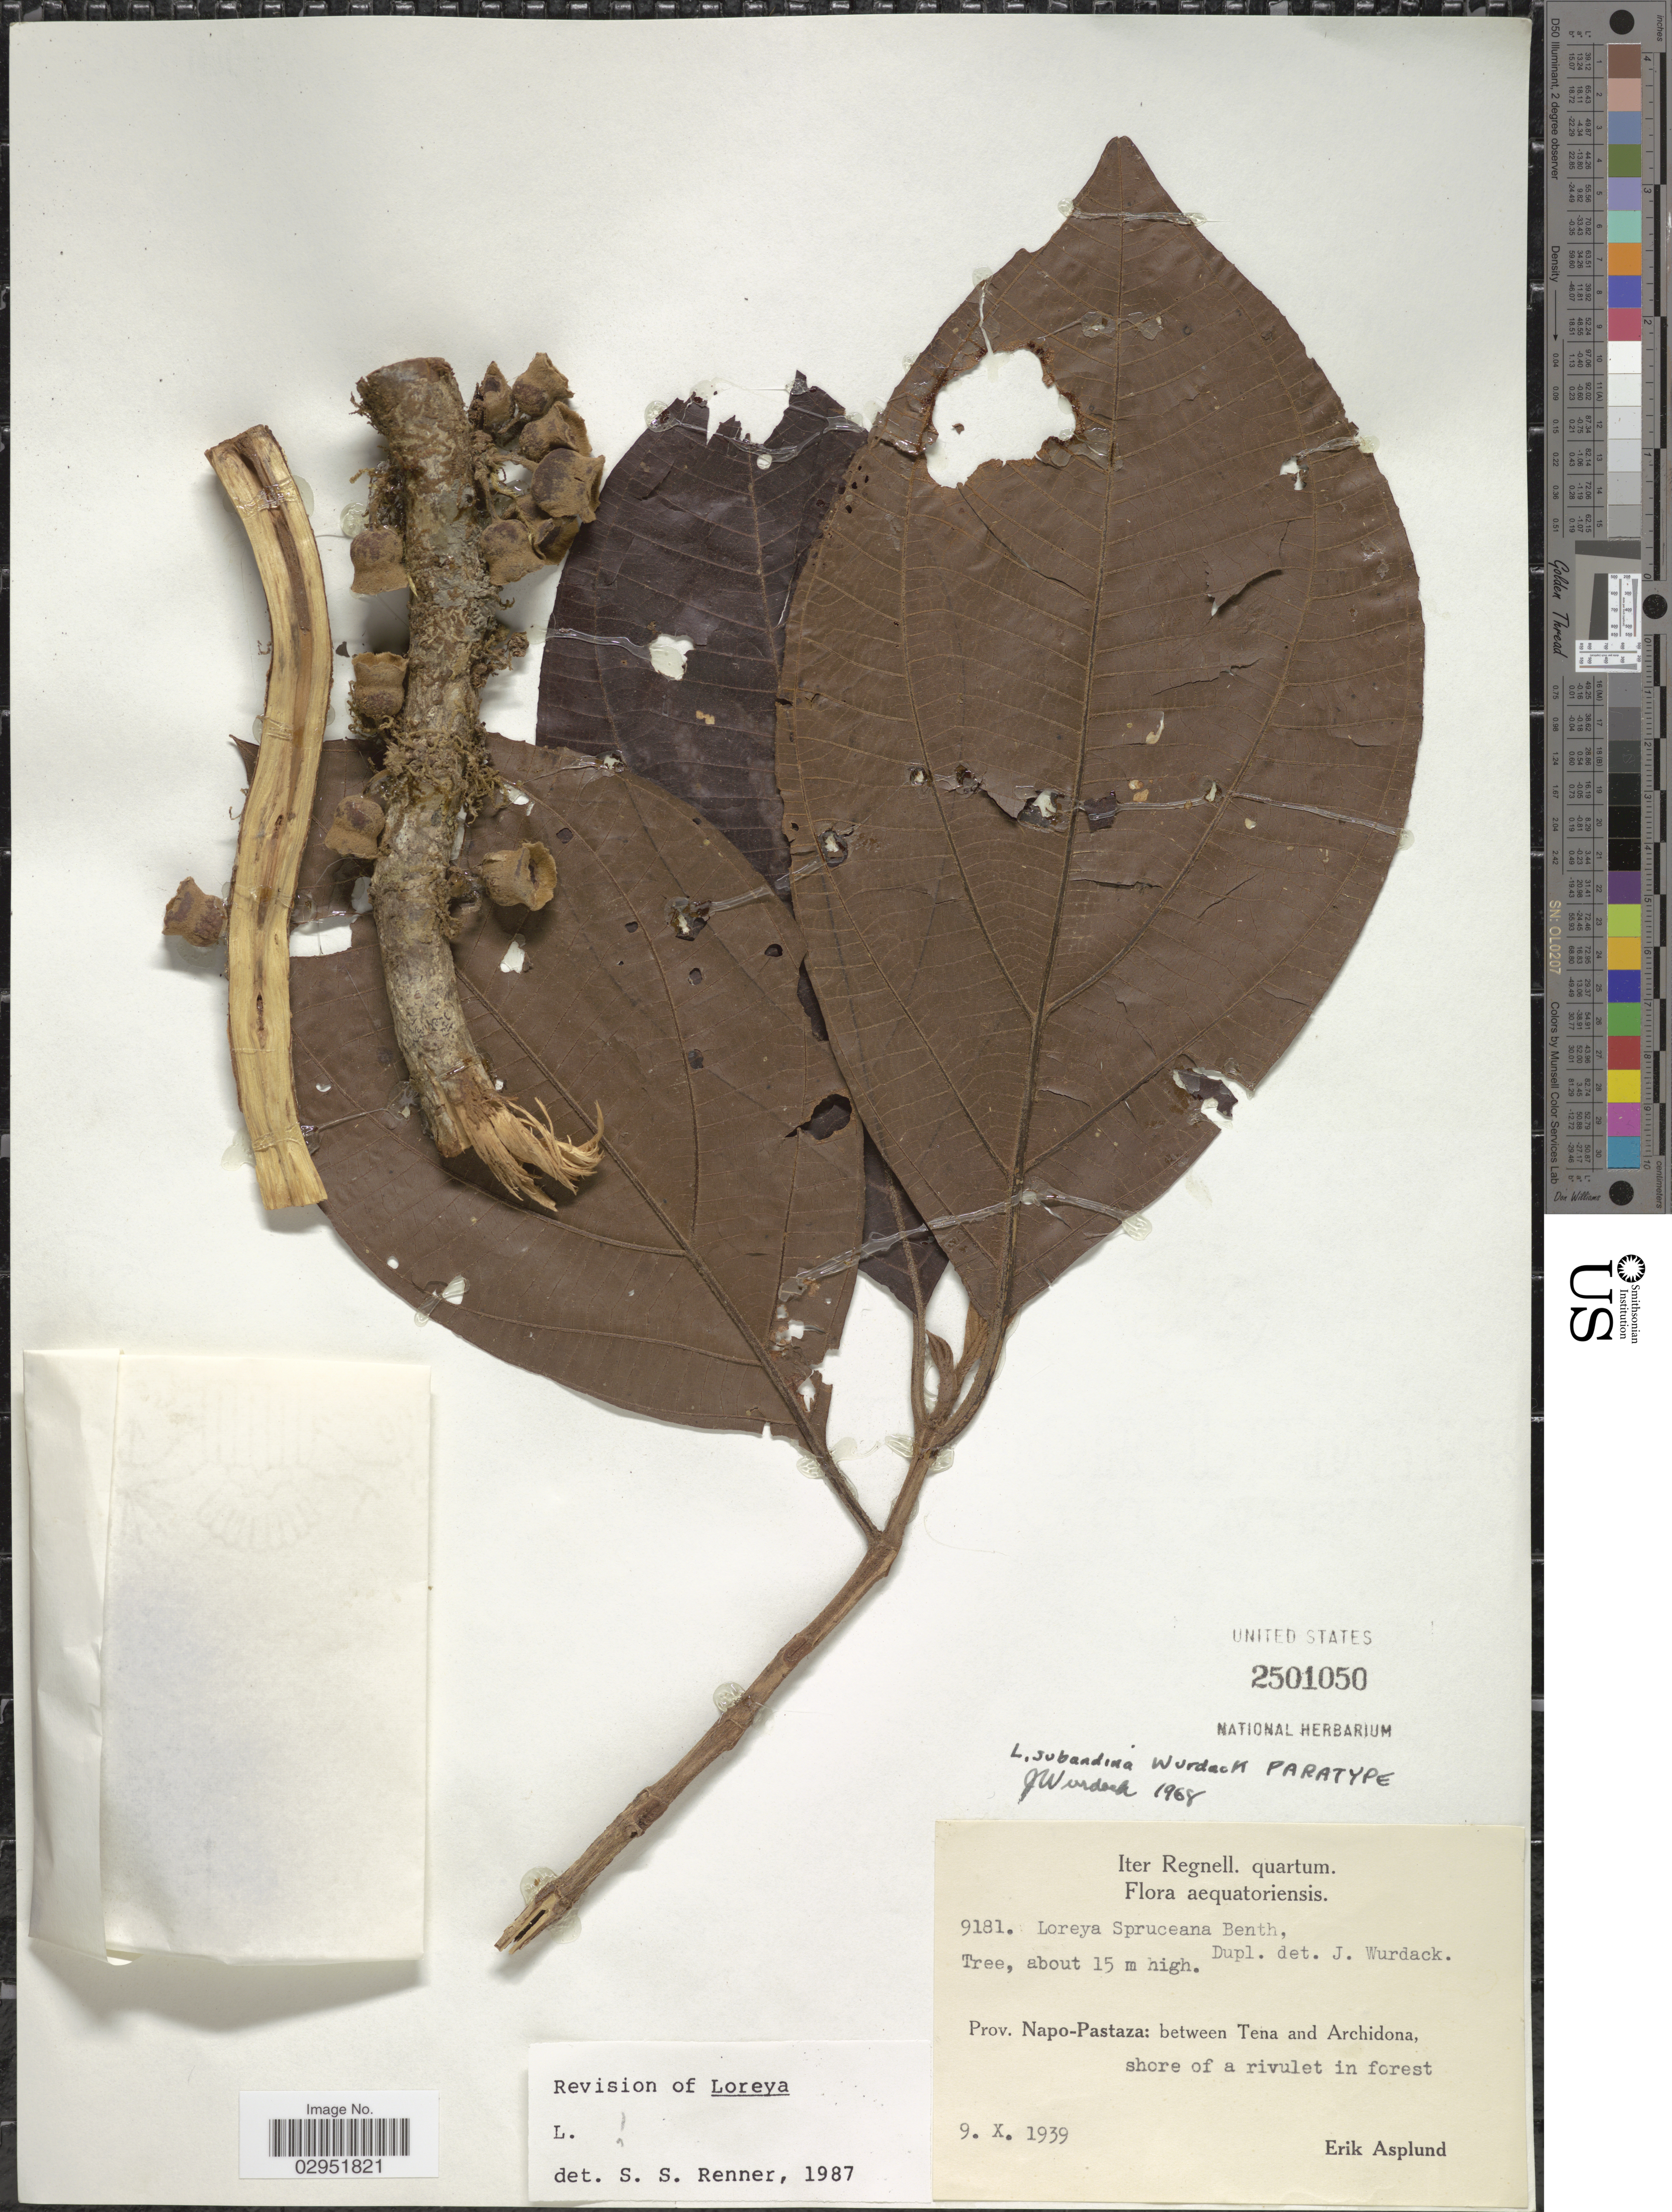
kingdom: Plantae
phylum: Tracheophyta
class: Magnoliopsida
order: Myrtales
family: Melastomataceae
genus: Bellucia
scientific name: Bellucia subandina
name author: (Wurdack) Penneys et al.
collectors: E. Asplund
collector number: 9181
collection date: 1939-10-09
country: Ecuador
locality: Prov. Napo-Pastaza: between Tena and Archidona, shore of rivulet in forest.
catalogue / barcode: US 2501050